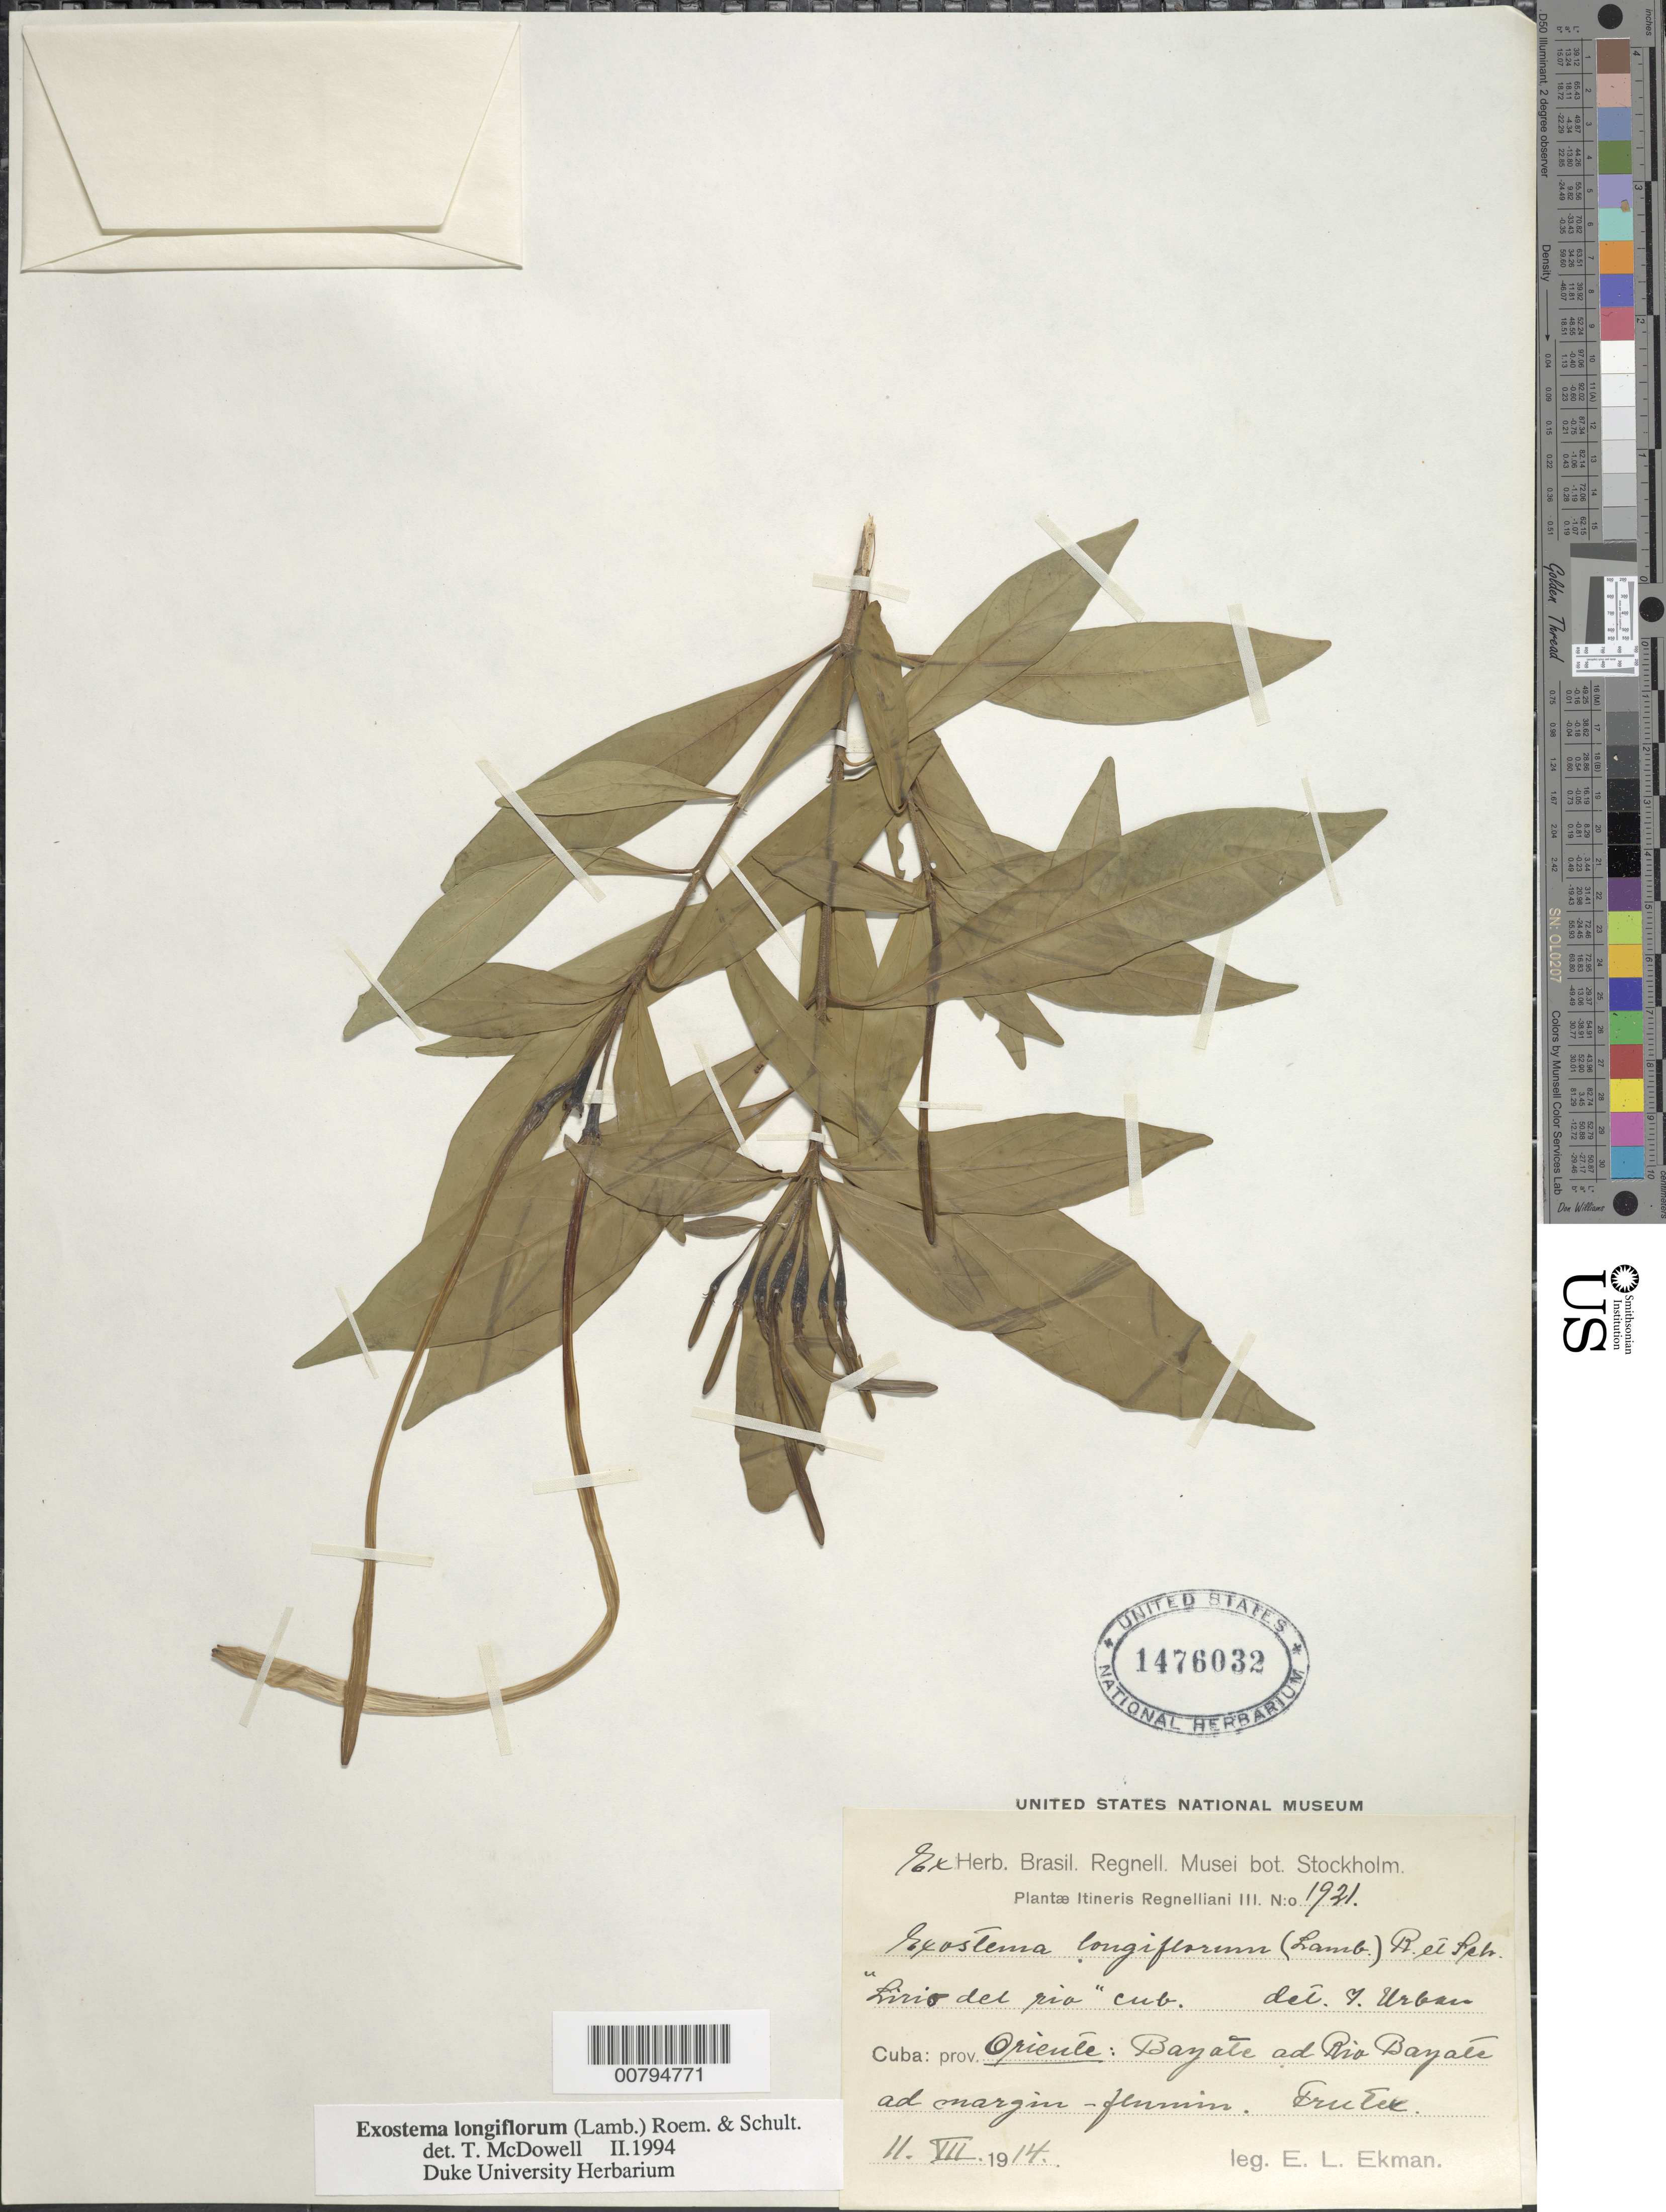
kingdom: Plantae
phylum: Tracheophyta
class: Magnoliopsida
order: Gentianales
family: Rubiaceae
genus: Exostema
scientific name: Exostema longiflorum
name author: (Lamb.) Roem. & Schult.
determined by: Urban, Ignatz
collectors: E. L. Ekman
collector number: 1921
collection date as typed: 11 Jul 1914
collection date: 1914-07-11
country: Cuba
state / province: Oriente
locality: Bayate ad Rio Bayate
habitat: Ad margin- flumin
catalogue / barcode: US 1476032